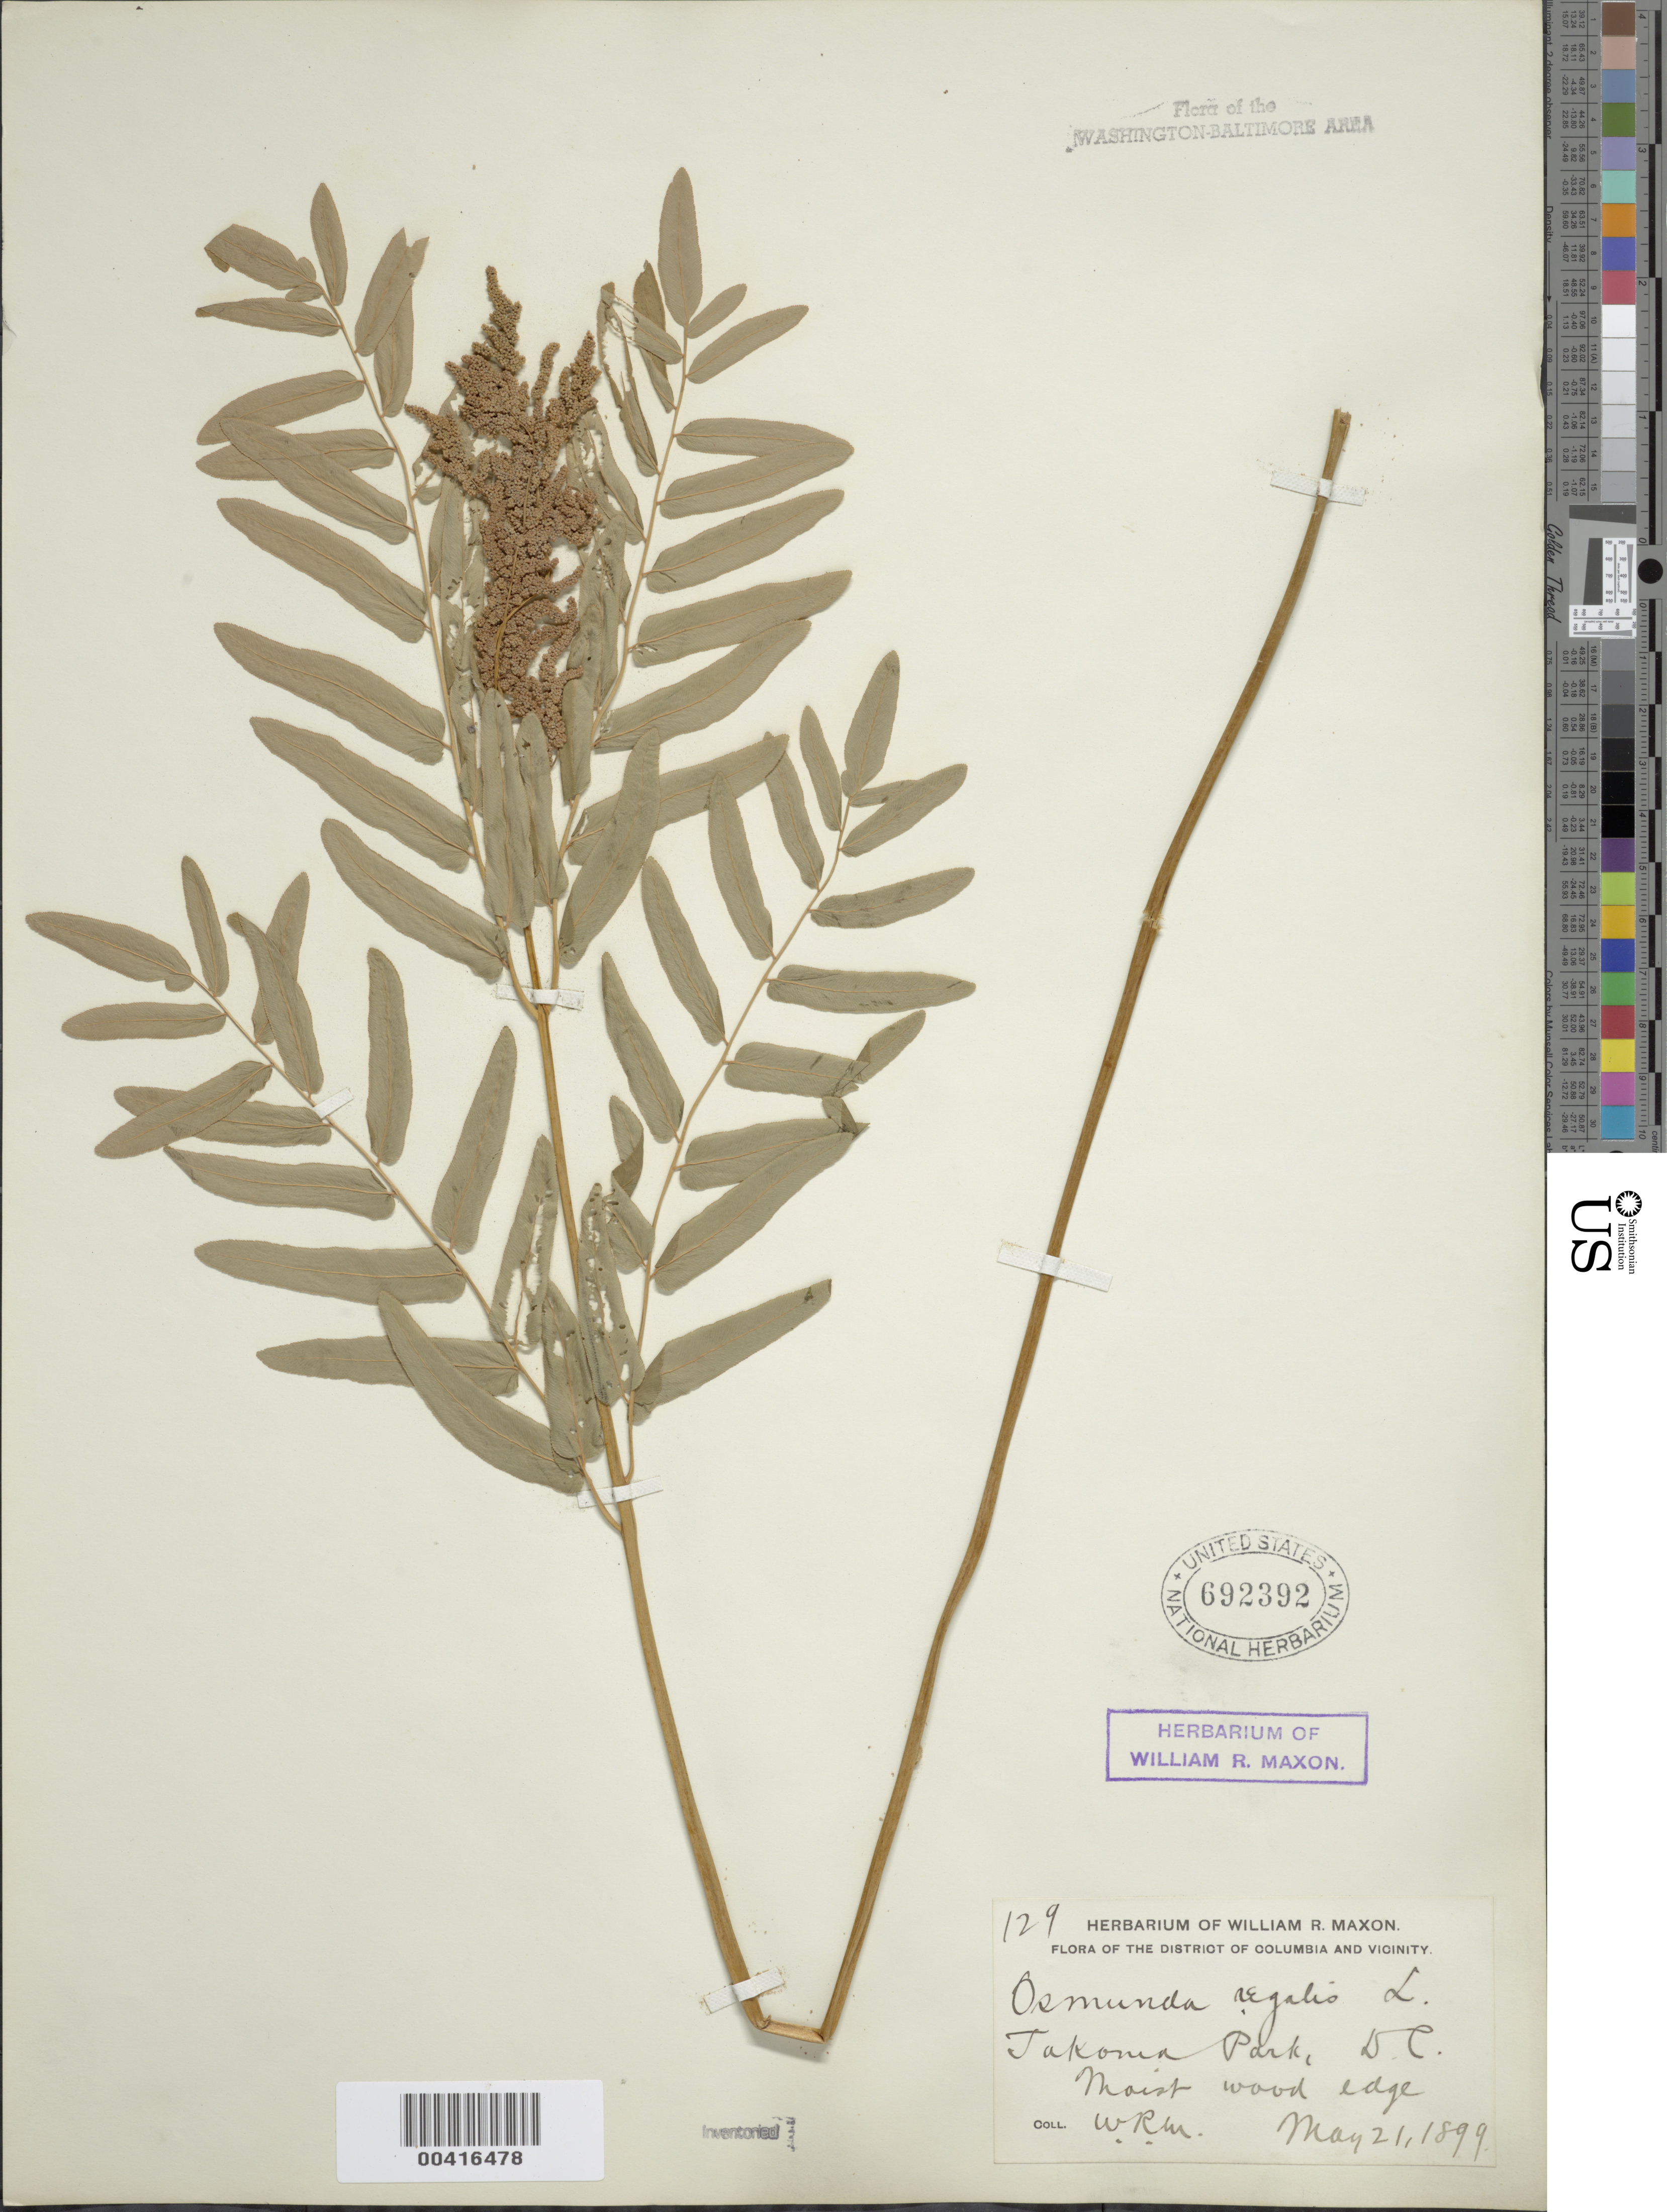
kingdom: Plantae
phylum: Tracheophyta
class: Polypodiopsida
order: Osmundales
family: Osmundaceae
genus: Osmunda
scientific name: Osmunda regalis var. spectabilis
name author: (Willd.) A. Gray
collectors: W. R. Maxon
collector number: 129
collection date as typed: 21 May 1899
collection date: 1899-05-21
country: United States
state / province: District of Columbia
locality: Takoma Park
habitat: Moist wood edge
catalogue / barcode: US 692392